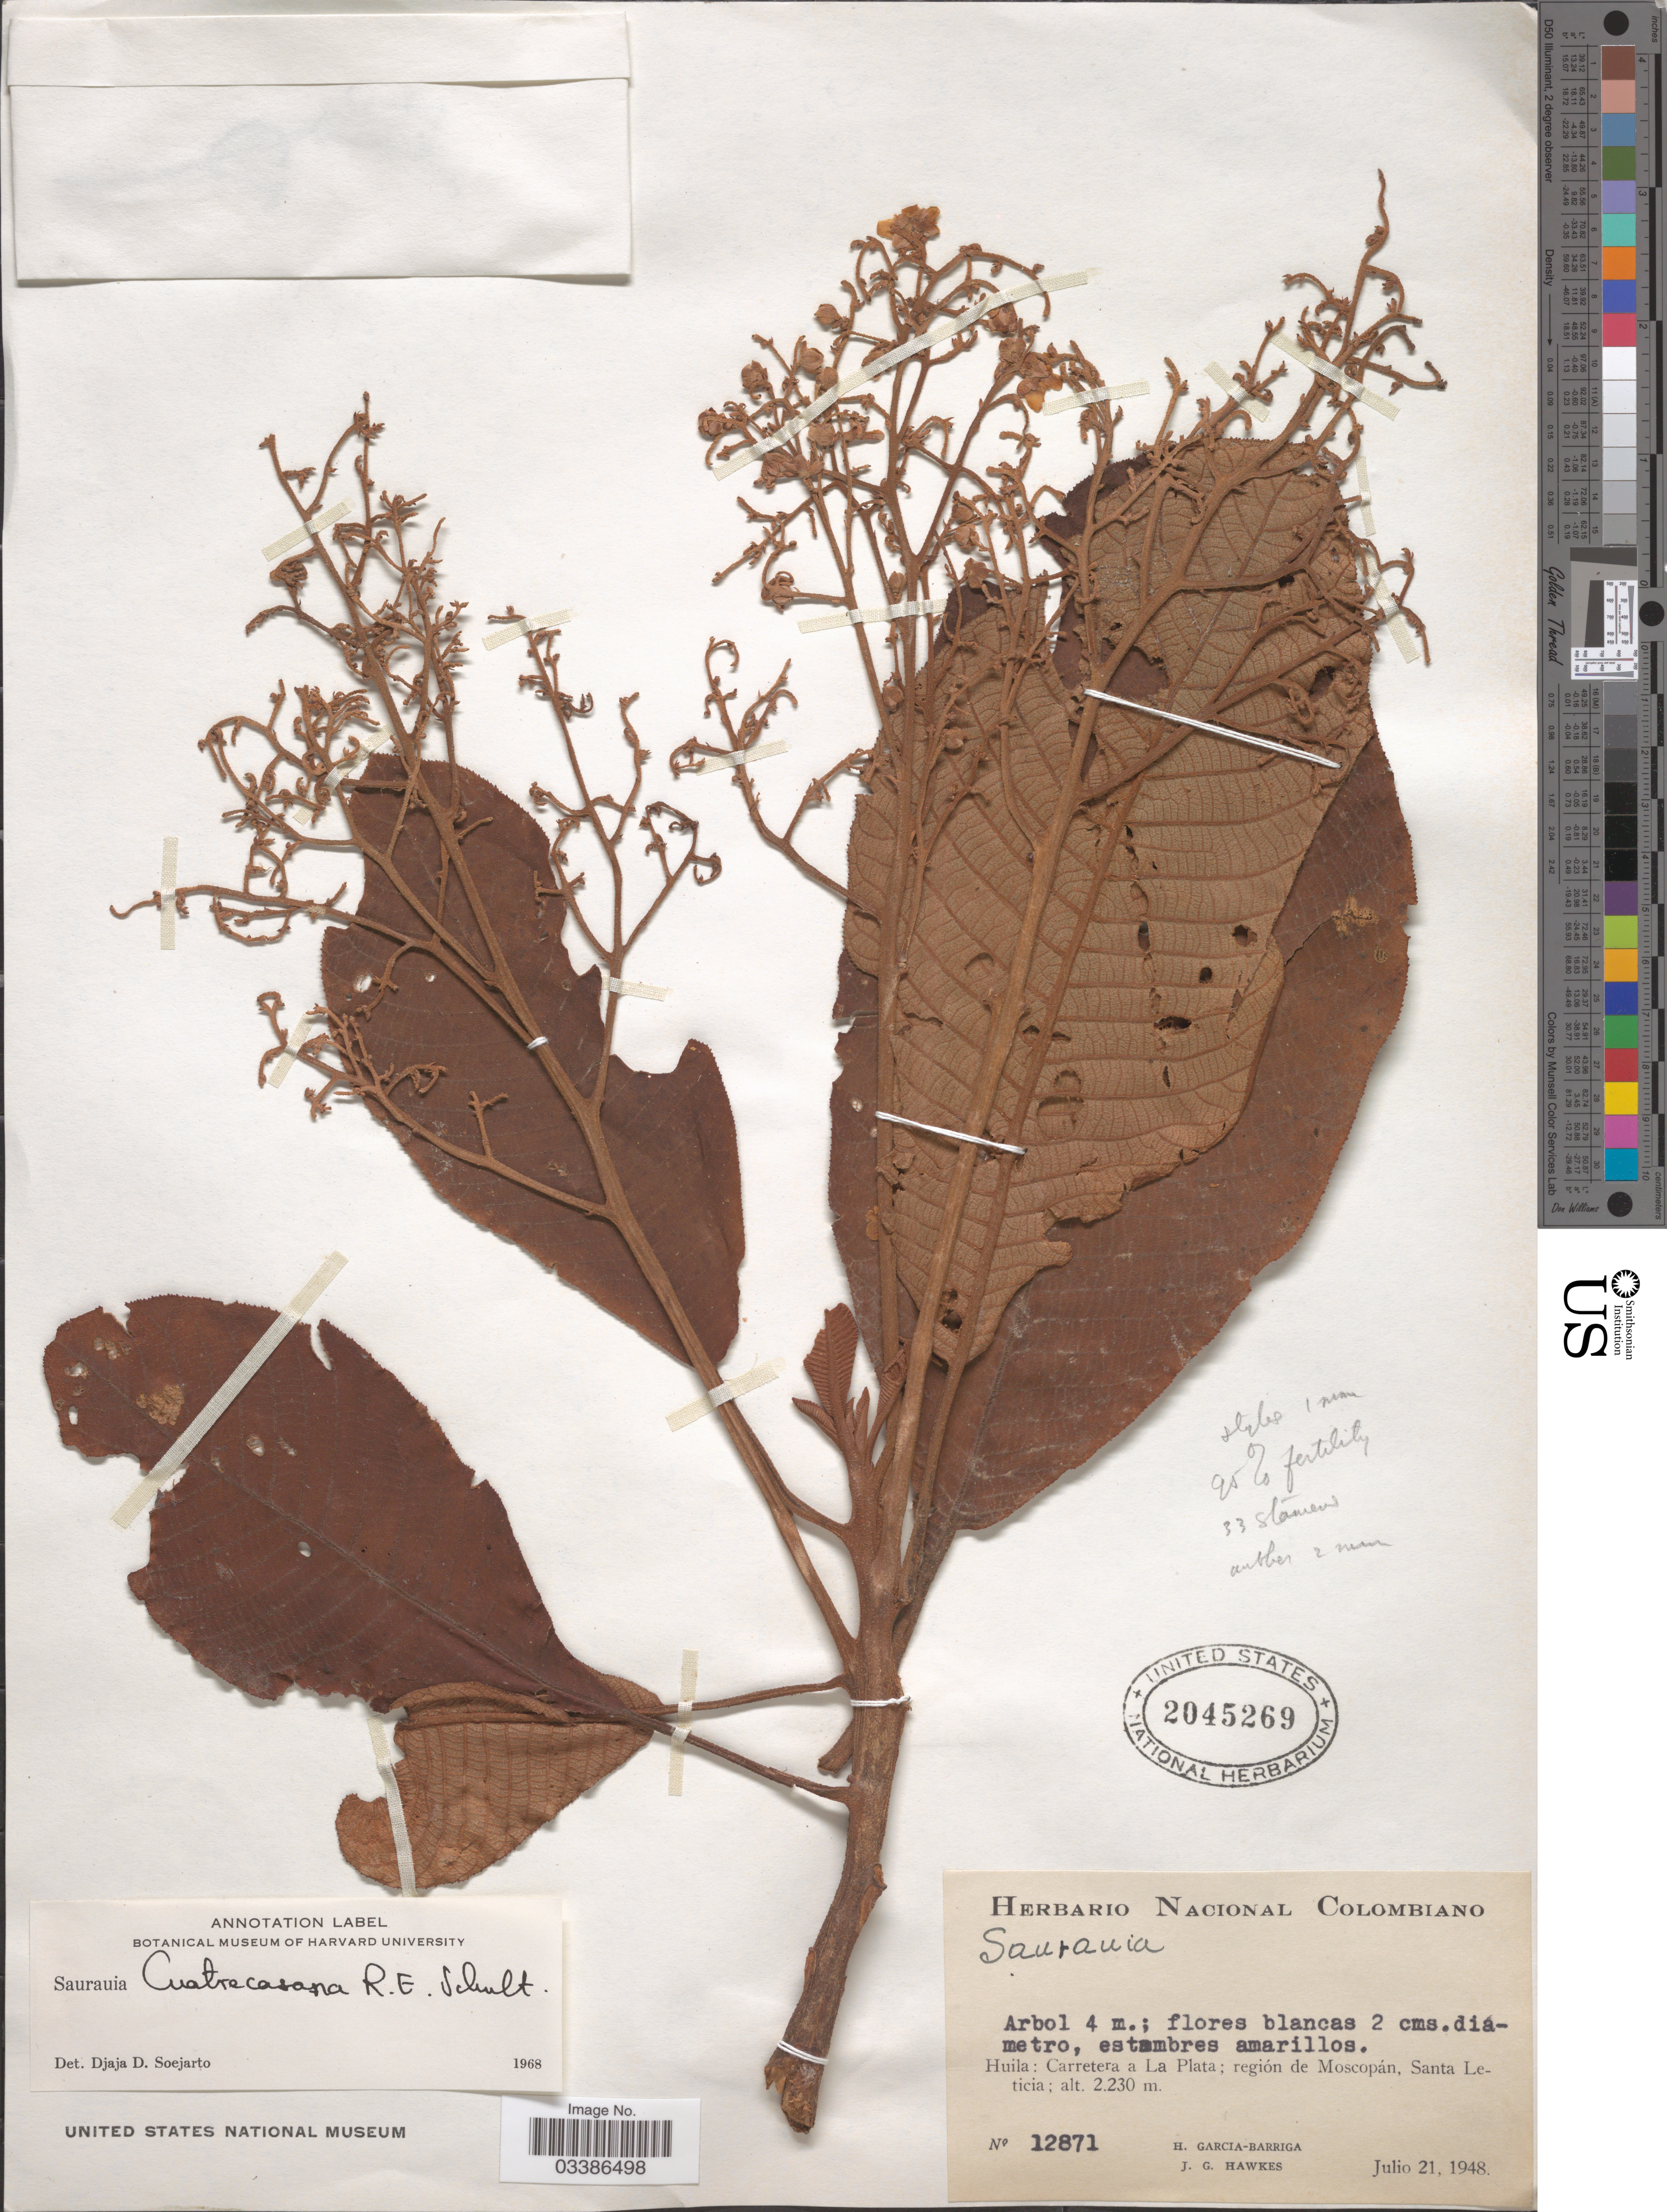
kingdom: Plantae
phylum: Tracheophyta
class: Magnoliopsida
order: Ericales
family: Actinidiaceae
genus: Saurauia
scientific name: Saurauia cuatrecasana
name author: R.E. Schult.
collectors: H. García Barriga & J. Hawkes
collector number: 12871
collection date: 1948-07-21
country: Colombia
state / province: Huila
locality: Carretera a La Plata; región de Moscopán, Santa Leticia.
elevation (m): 2230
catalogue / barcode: US 2045269